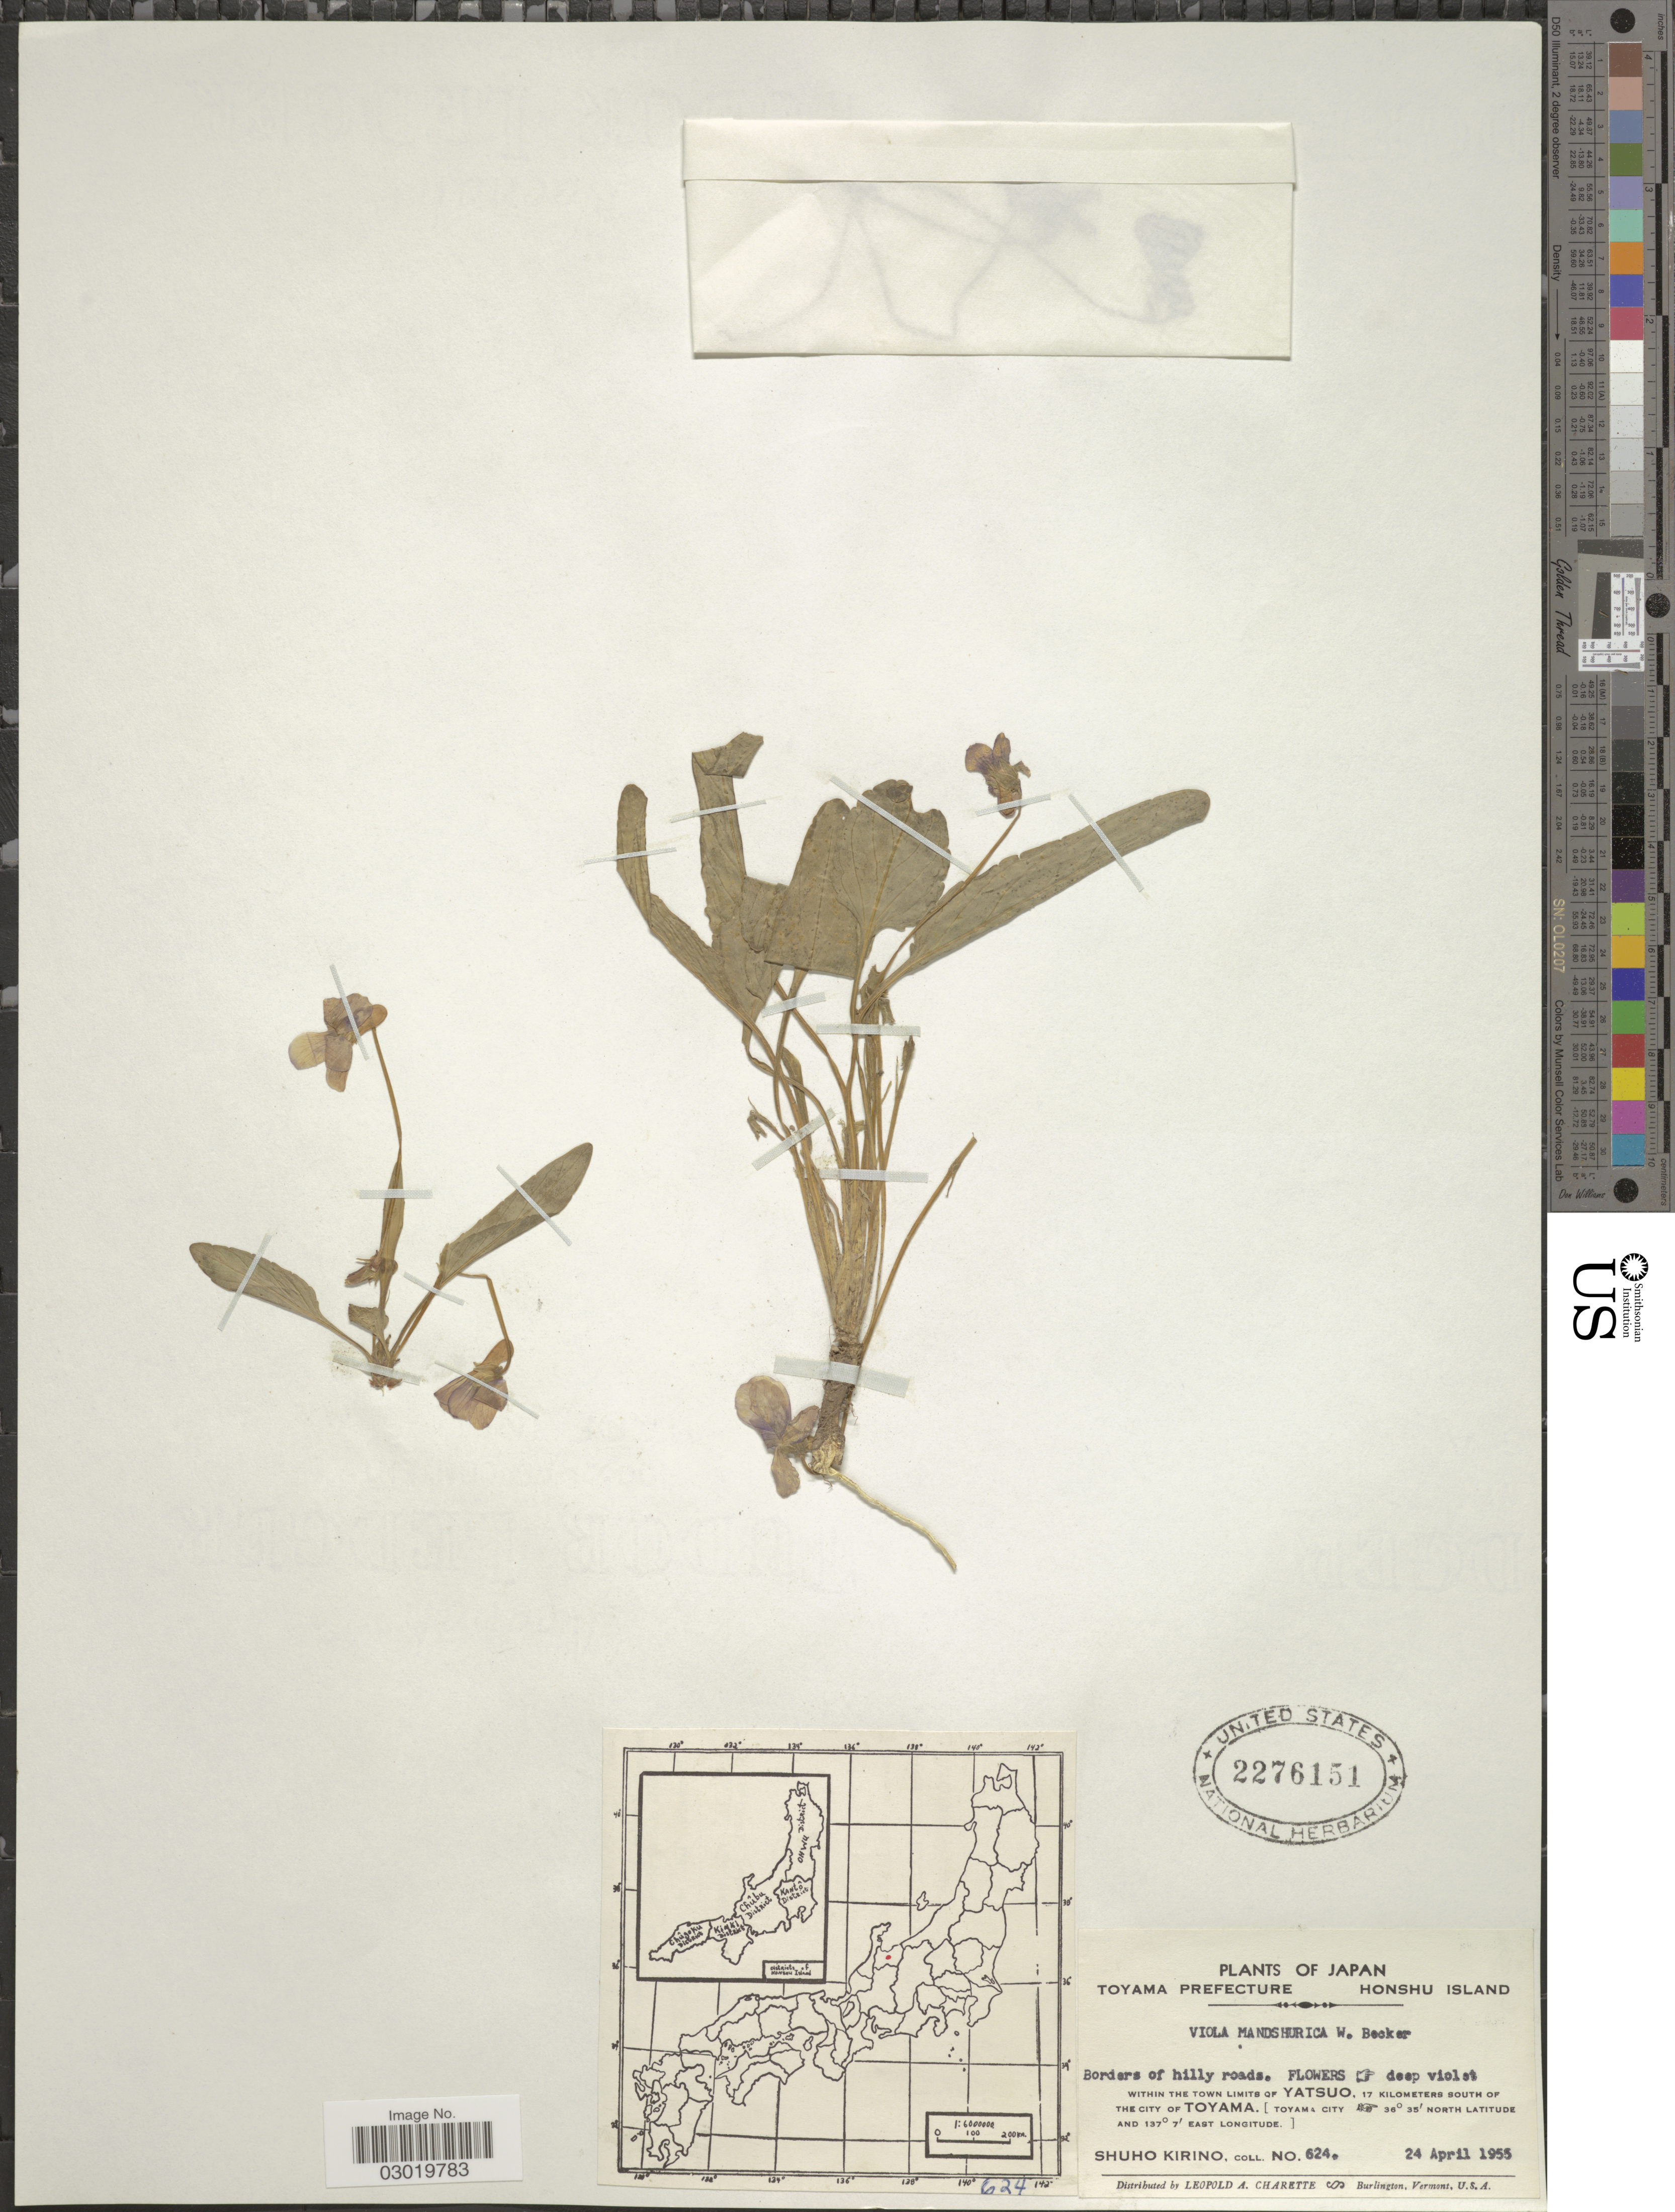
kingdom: Plantae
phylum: Tracheophyta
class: Magnoliopsida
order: Malpighiales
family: Violaceae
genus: Viola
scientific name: Viola mandshurica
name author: W. Becker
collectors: S. Kirino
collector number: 624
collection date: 1955-04-24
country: Japan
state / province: Toyama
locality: Toyama Prefecture. Honshu Island. Within the town limits of Yatsuo, 17 kilometers South of the City of Toyama. [Toyama City].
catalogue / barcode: US 2276151